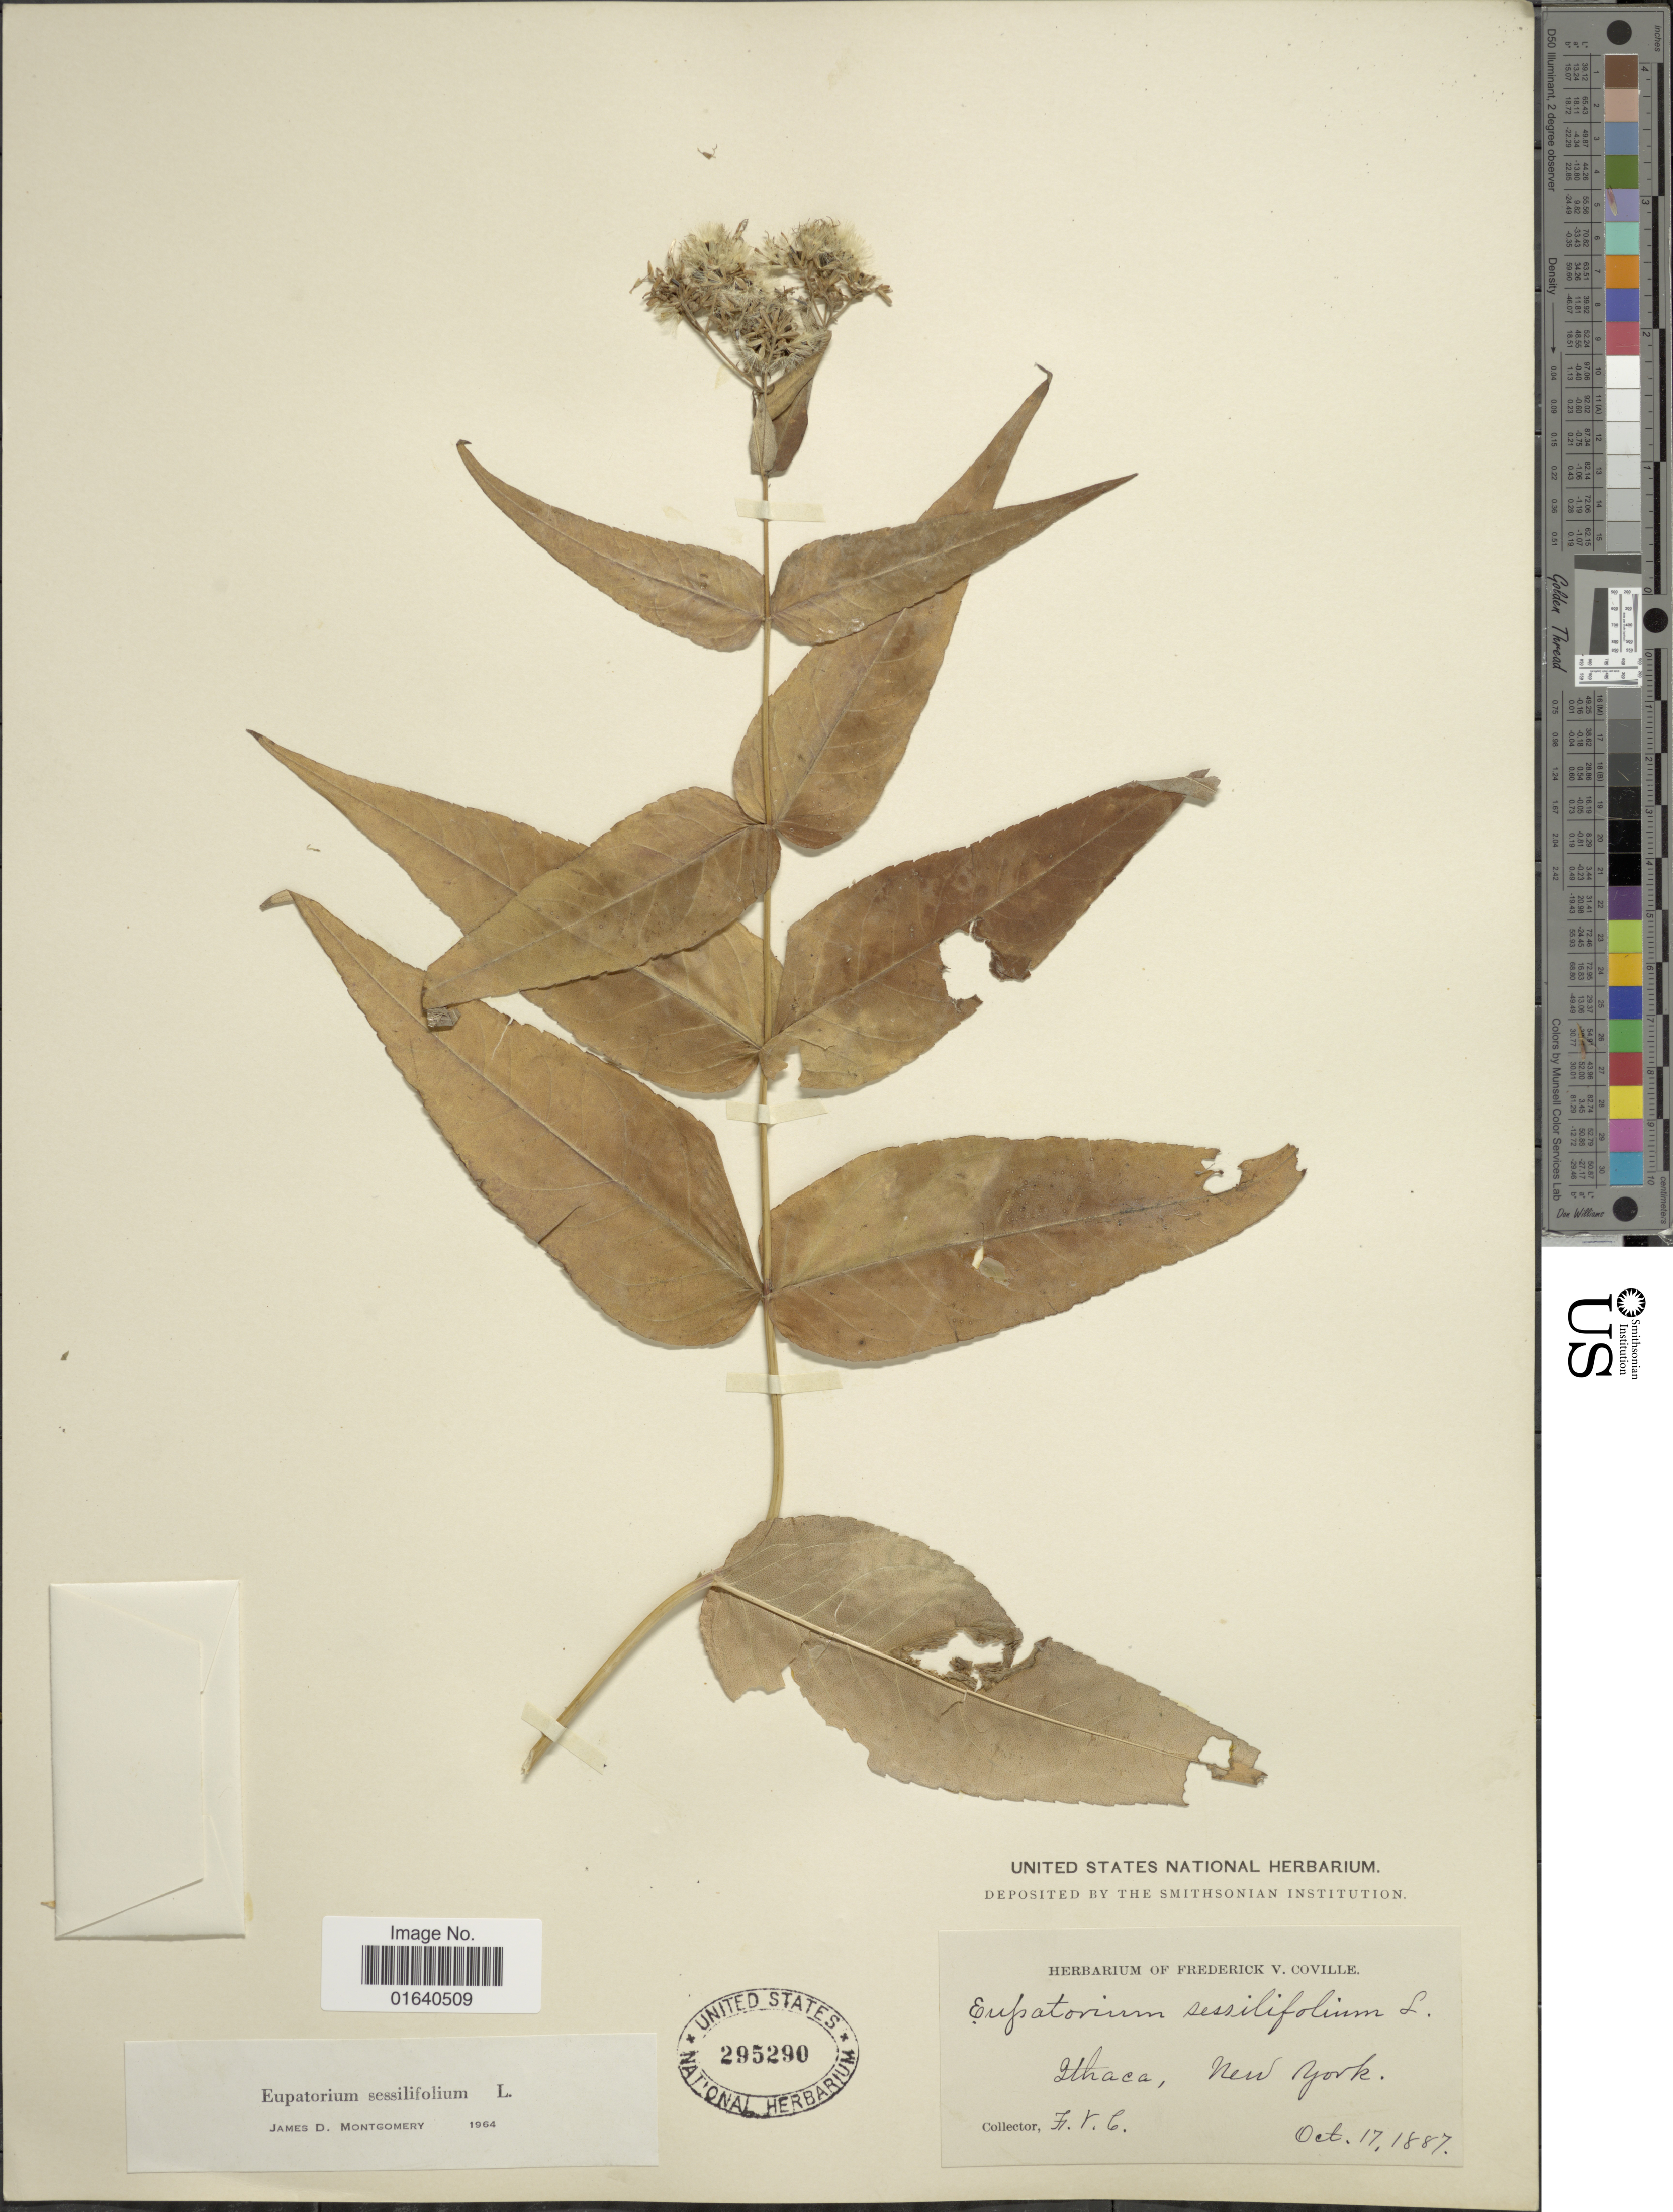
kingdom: Plantae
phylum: Tracheophyta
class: Magnoliopsida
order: Asterales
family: Asteraceae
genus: Eupatorium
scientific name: Eupatorium sessilifolium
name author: L.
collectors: F. V. Coville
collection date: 1887-10-17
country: United States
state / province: New York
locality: Ithaca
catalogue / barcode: US 295290